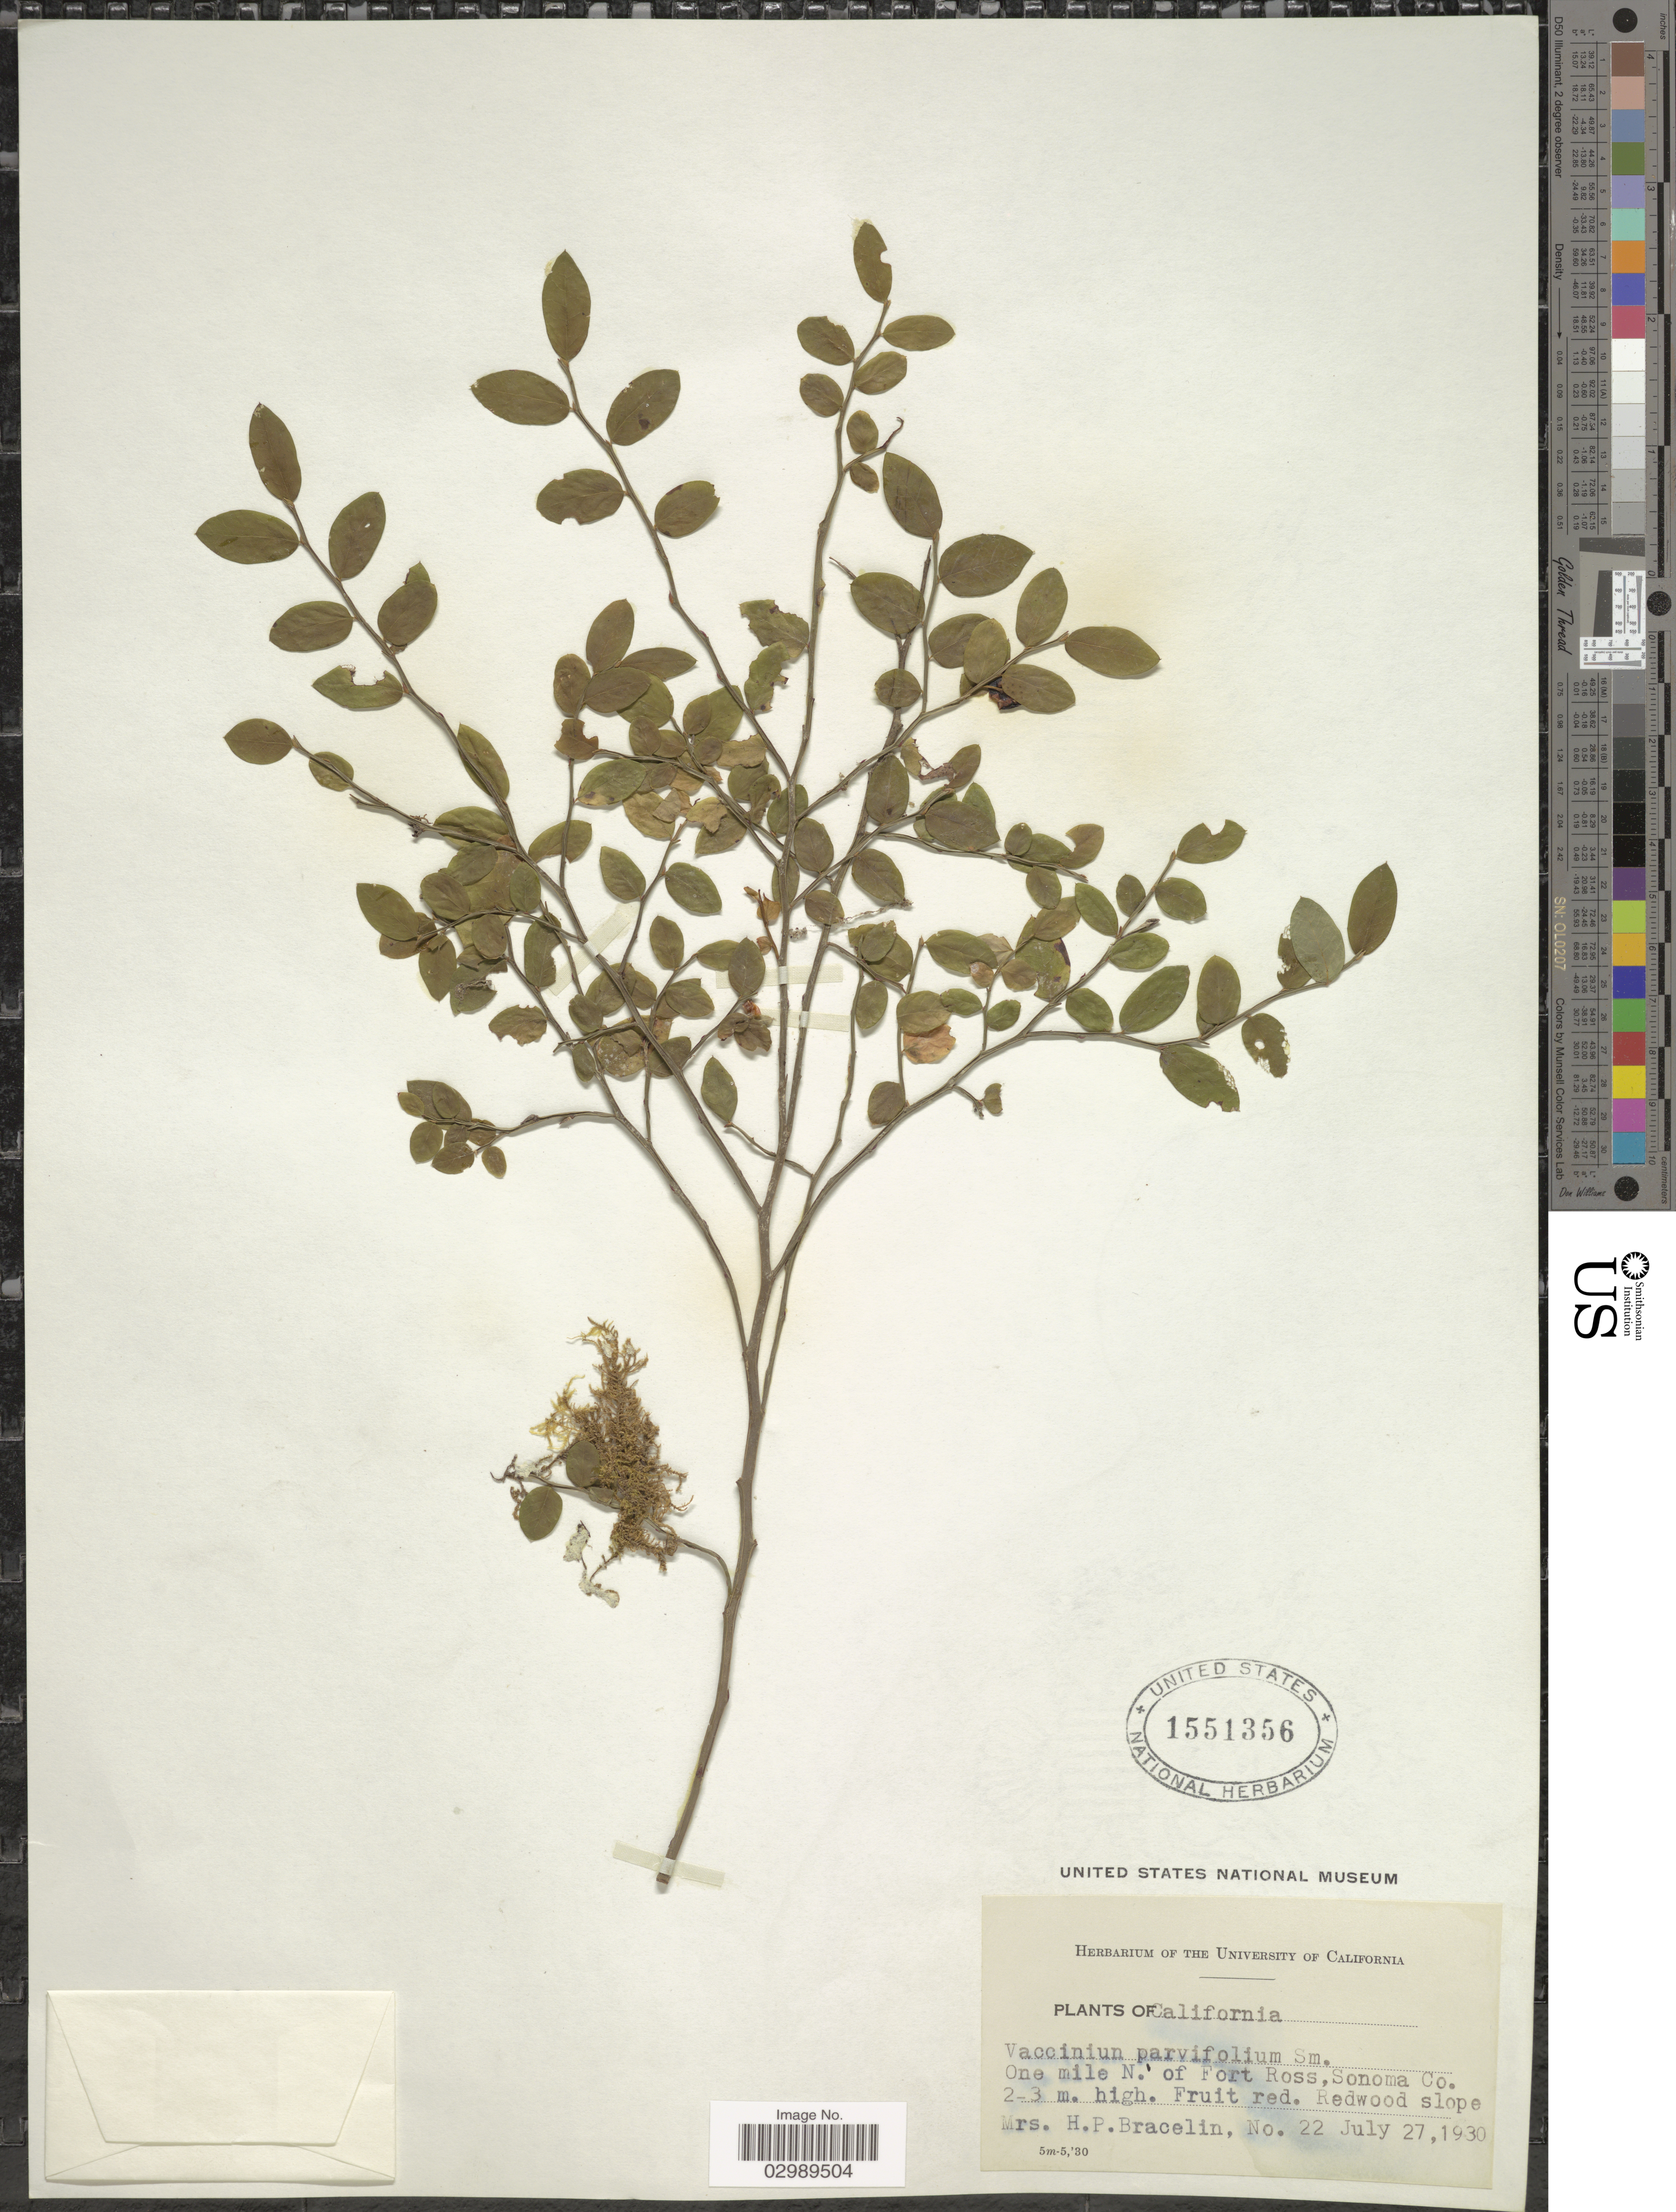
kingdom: Plantae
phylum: Tracheophyta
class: Magnoliopsida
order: Ericales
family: Ericaceae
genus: Vaccinium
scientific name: Vaccinium parvifolium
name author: Small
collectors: H. Bracelin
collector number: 22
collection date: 1930-07-27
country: United States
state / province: California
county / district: Sonoma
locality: One mile N. of Fort Ross, Sonoma Co.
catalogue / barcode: US 1551356